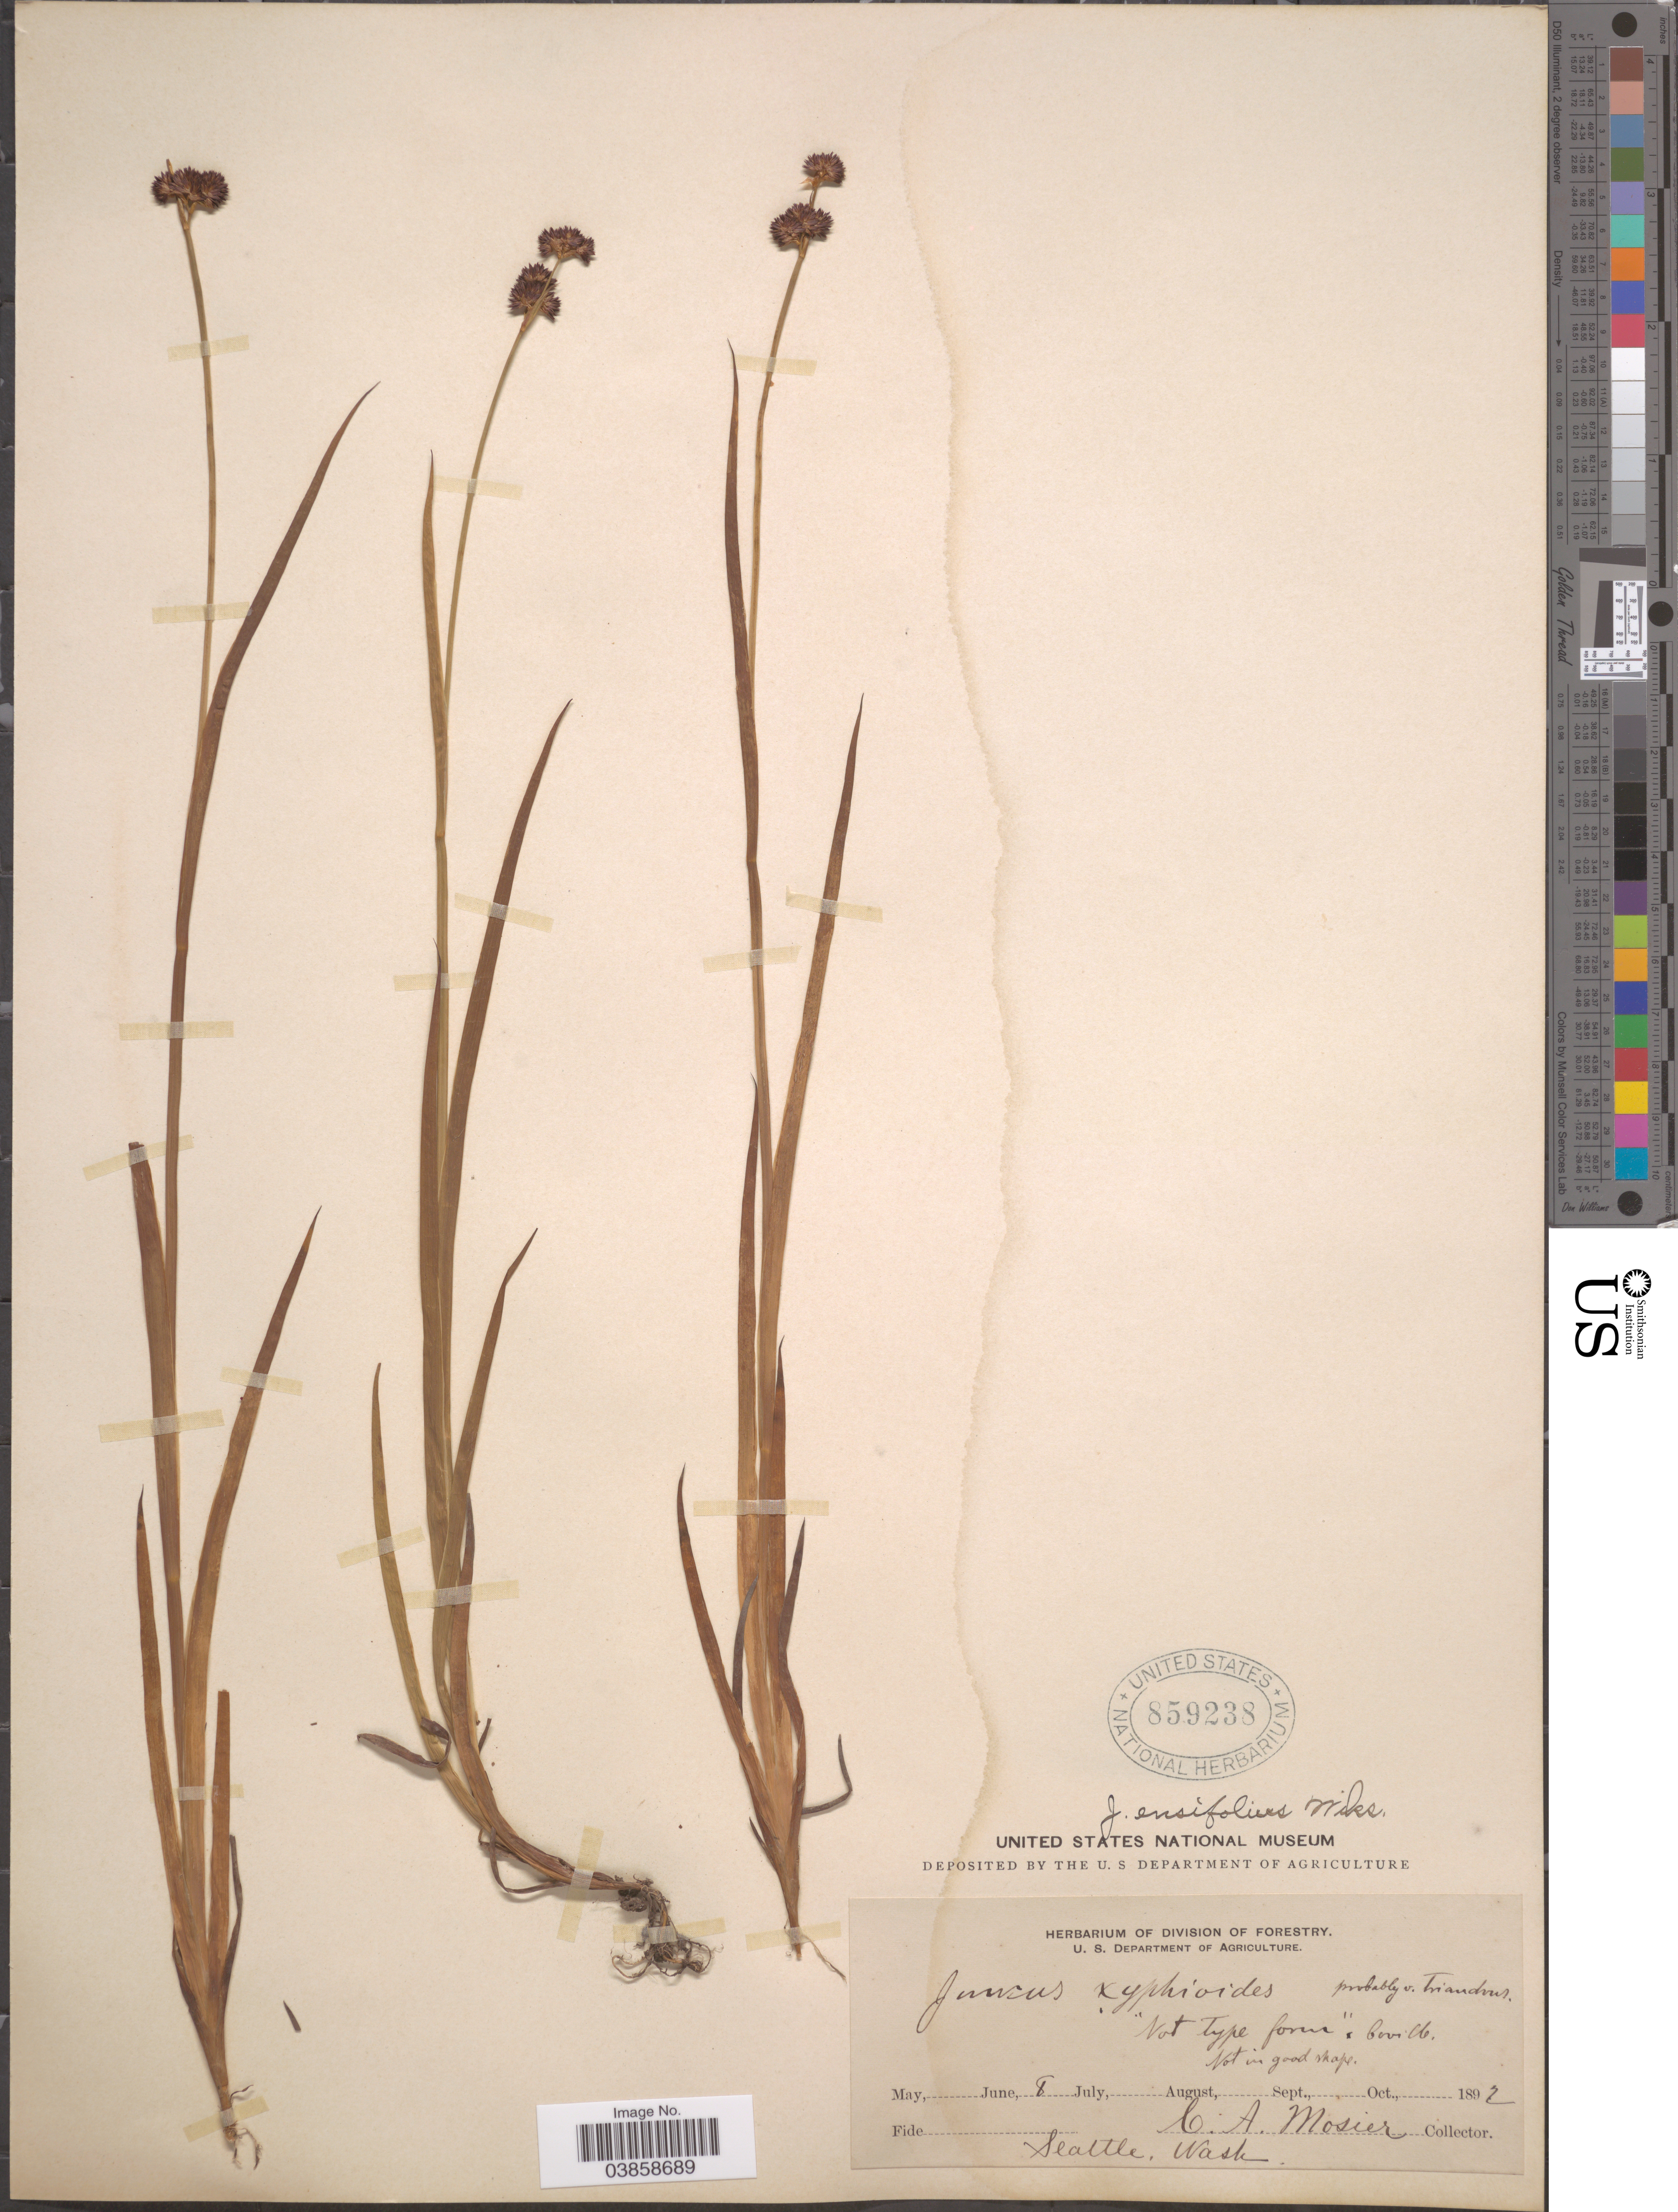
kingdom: Plantae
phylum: Tracheophyta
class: Liliopsida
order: Poales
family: Juncaceae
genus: Juncus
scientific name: Juncus xiphioides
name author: E. Mey.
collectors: C. A. Mosier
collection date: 1892-07-08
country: United States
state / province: Washington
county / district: King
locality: Seattle.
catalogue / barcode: US 859238